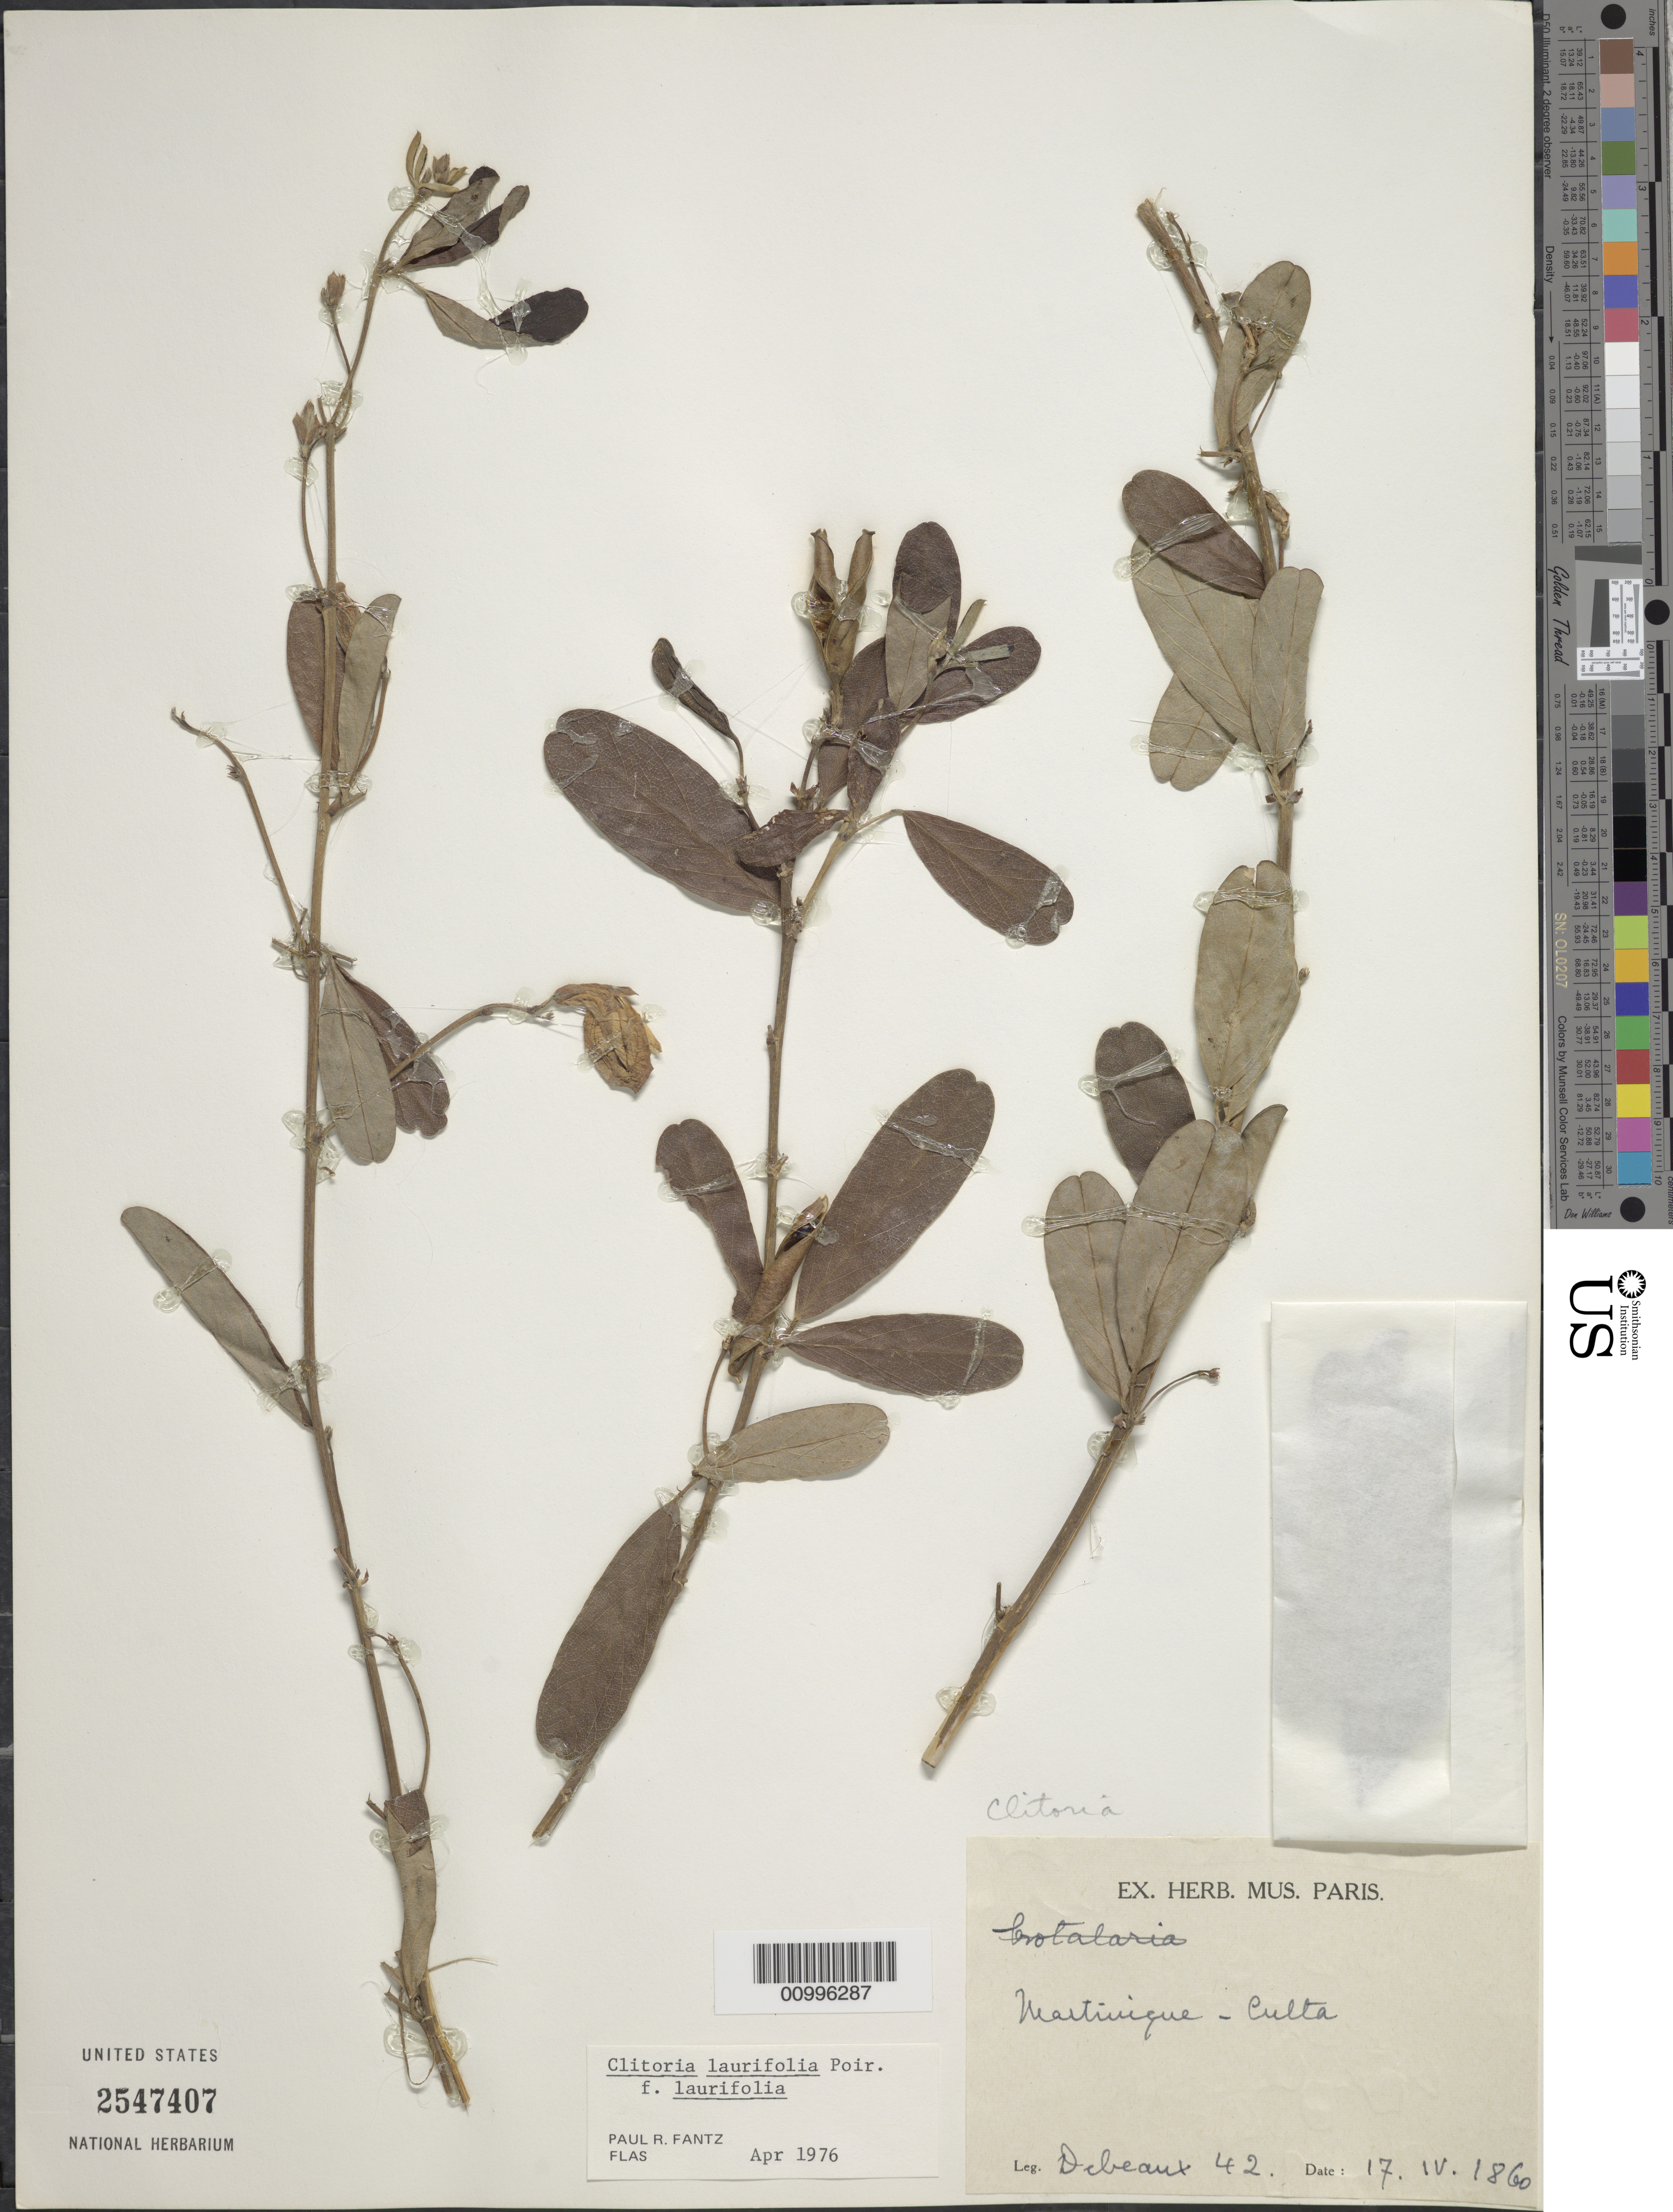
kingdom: Plantae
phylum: Tracheophyta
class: Magnoliopsida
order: Fabales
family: Fabaceae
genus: Clitoria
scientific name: Clitoria laurifolia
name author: Poir.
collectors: G. Debeaux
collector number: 42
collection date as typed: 17 Jun 1860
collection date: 1860-06-17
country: Martinique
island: Martinique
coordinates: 0 N, 0 E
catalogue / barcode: US 2547407